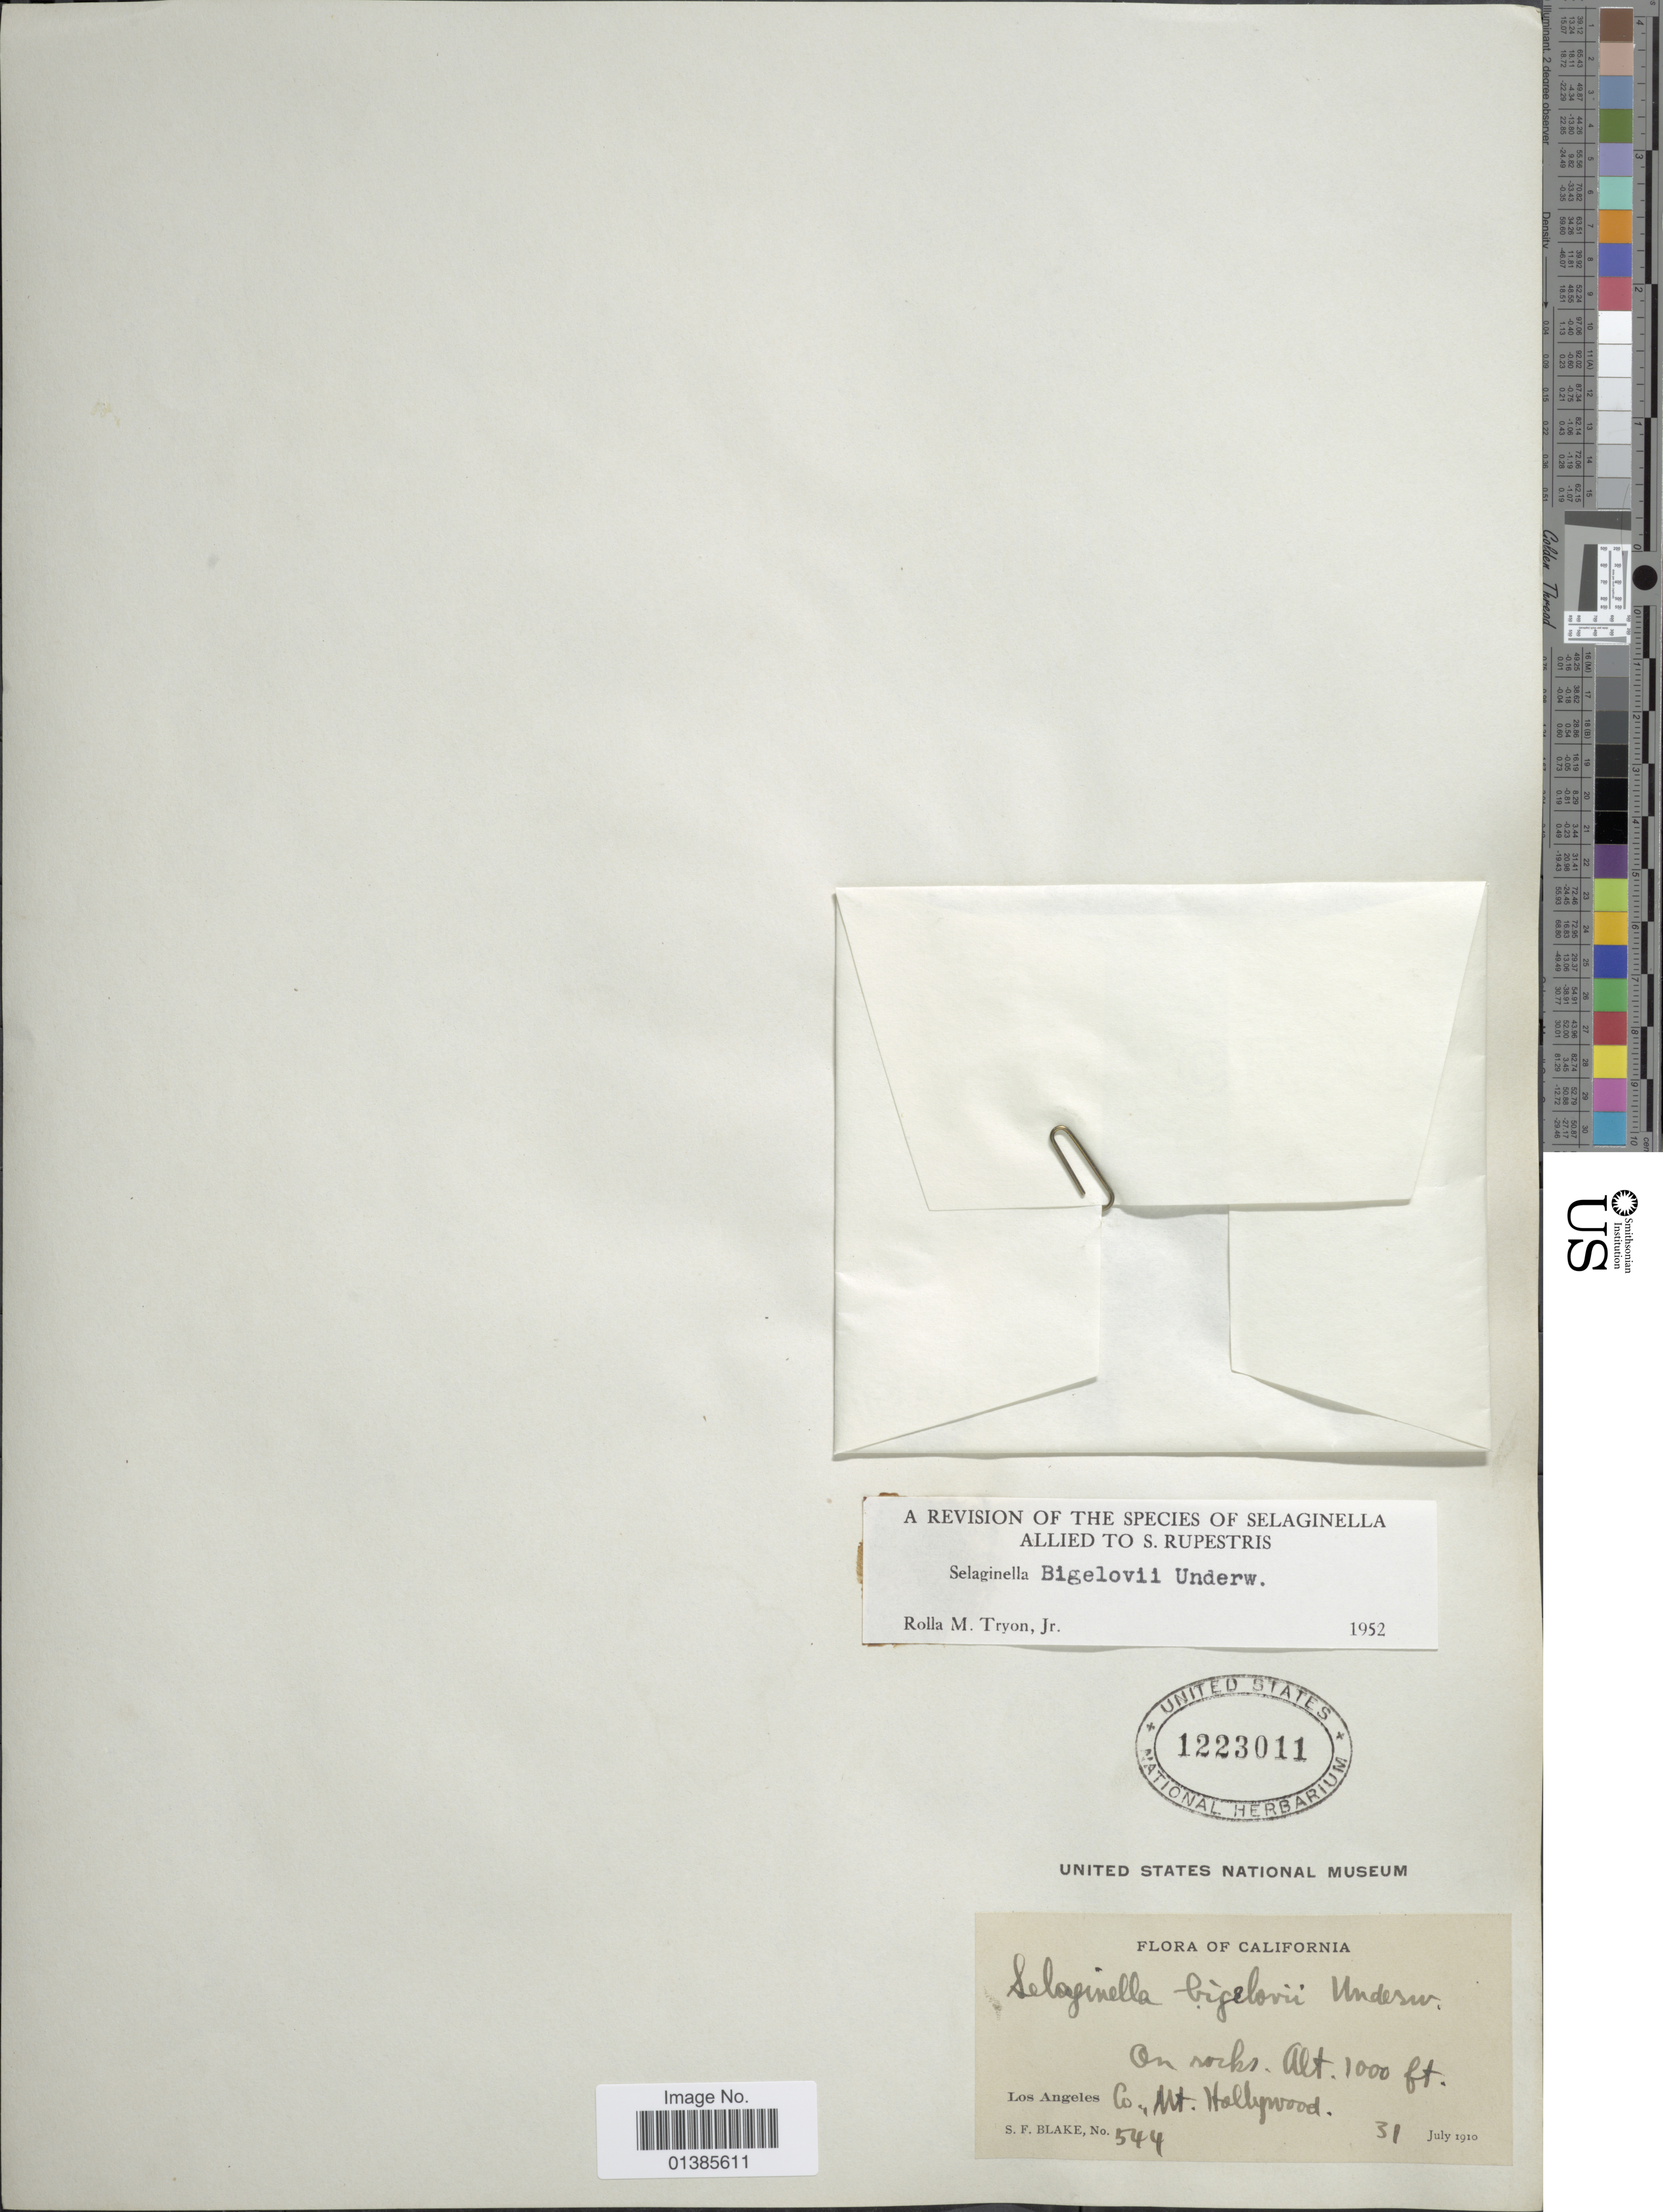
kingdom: Plantae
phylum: Tracheophyta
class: Lycopodiopsida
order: Selaginellales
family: Selaginellaceae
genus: Selaginella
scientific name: Selaginella bigelovii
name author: Underw.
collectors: S. Blake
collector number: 544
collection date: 1910-07-31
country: United States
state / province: California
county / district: Los Angeles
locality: Los Angeles Co., Mt. Hollywood.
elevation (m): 305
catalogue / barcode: US 1223011